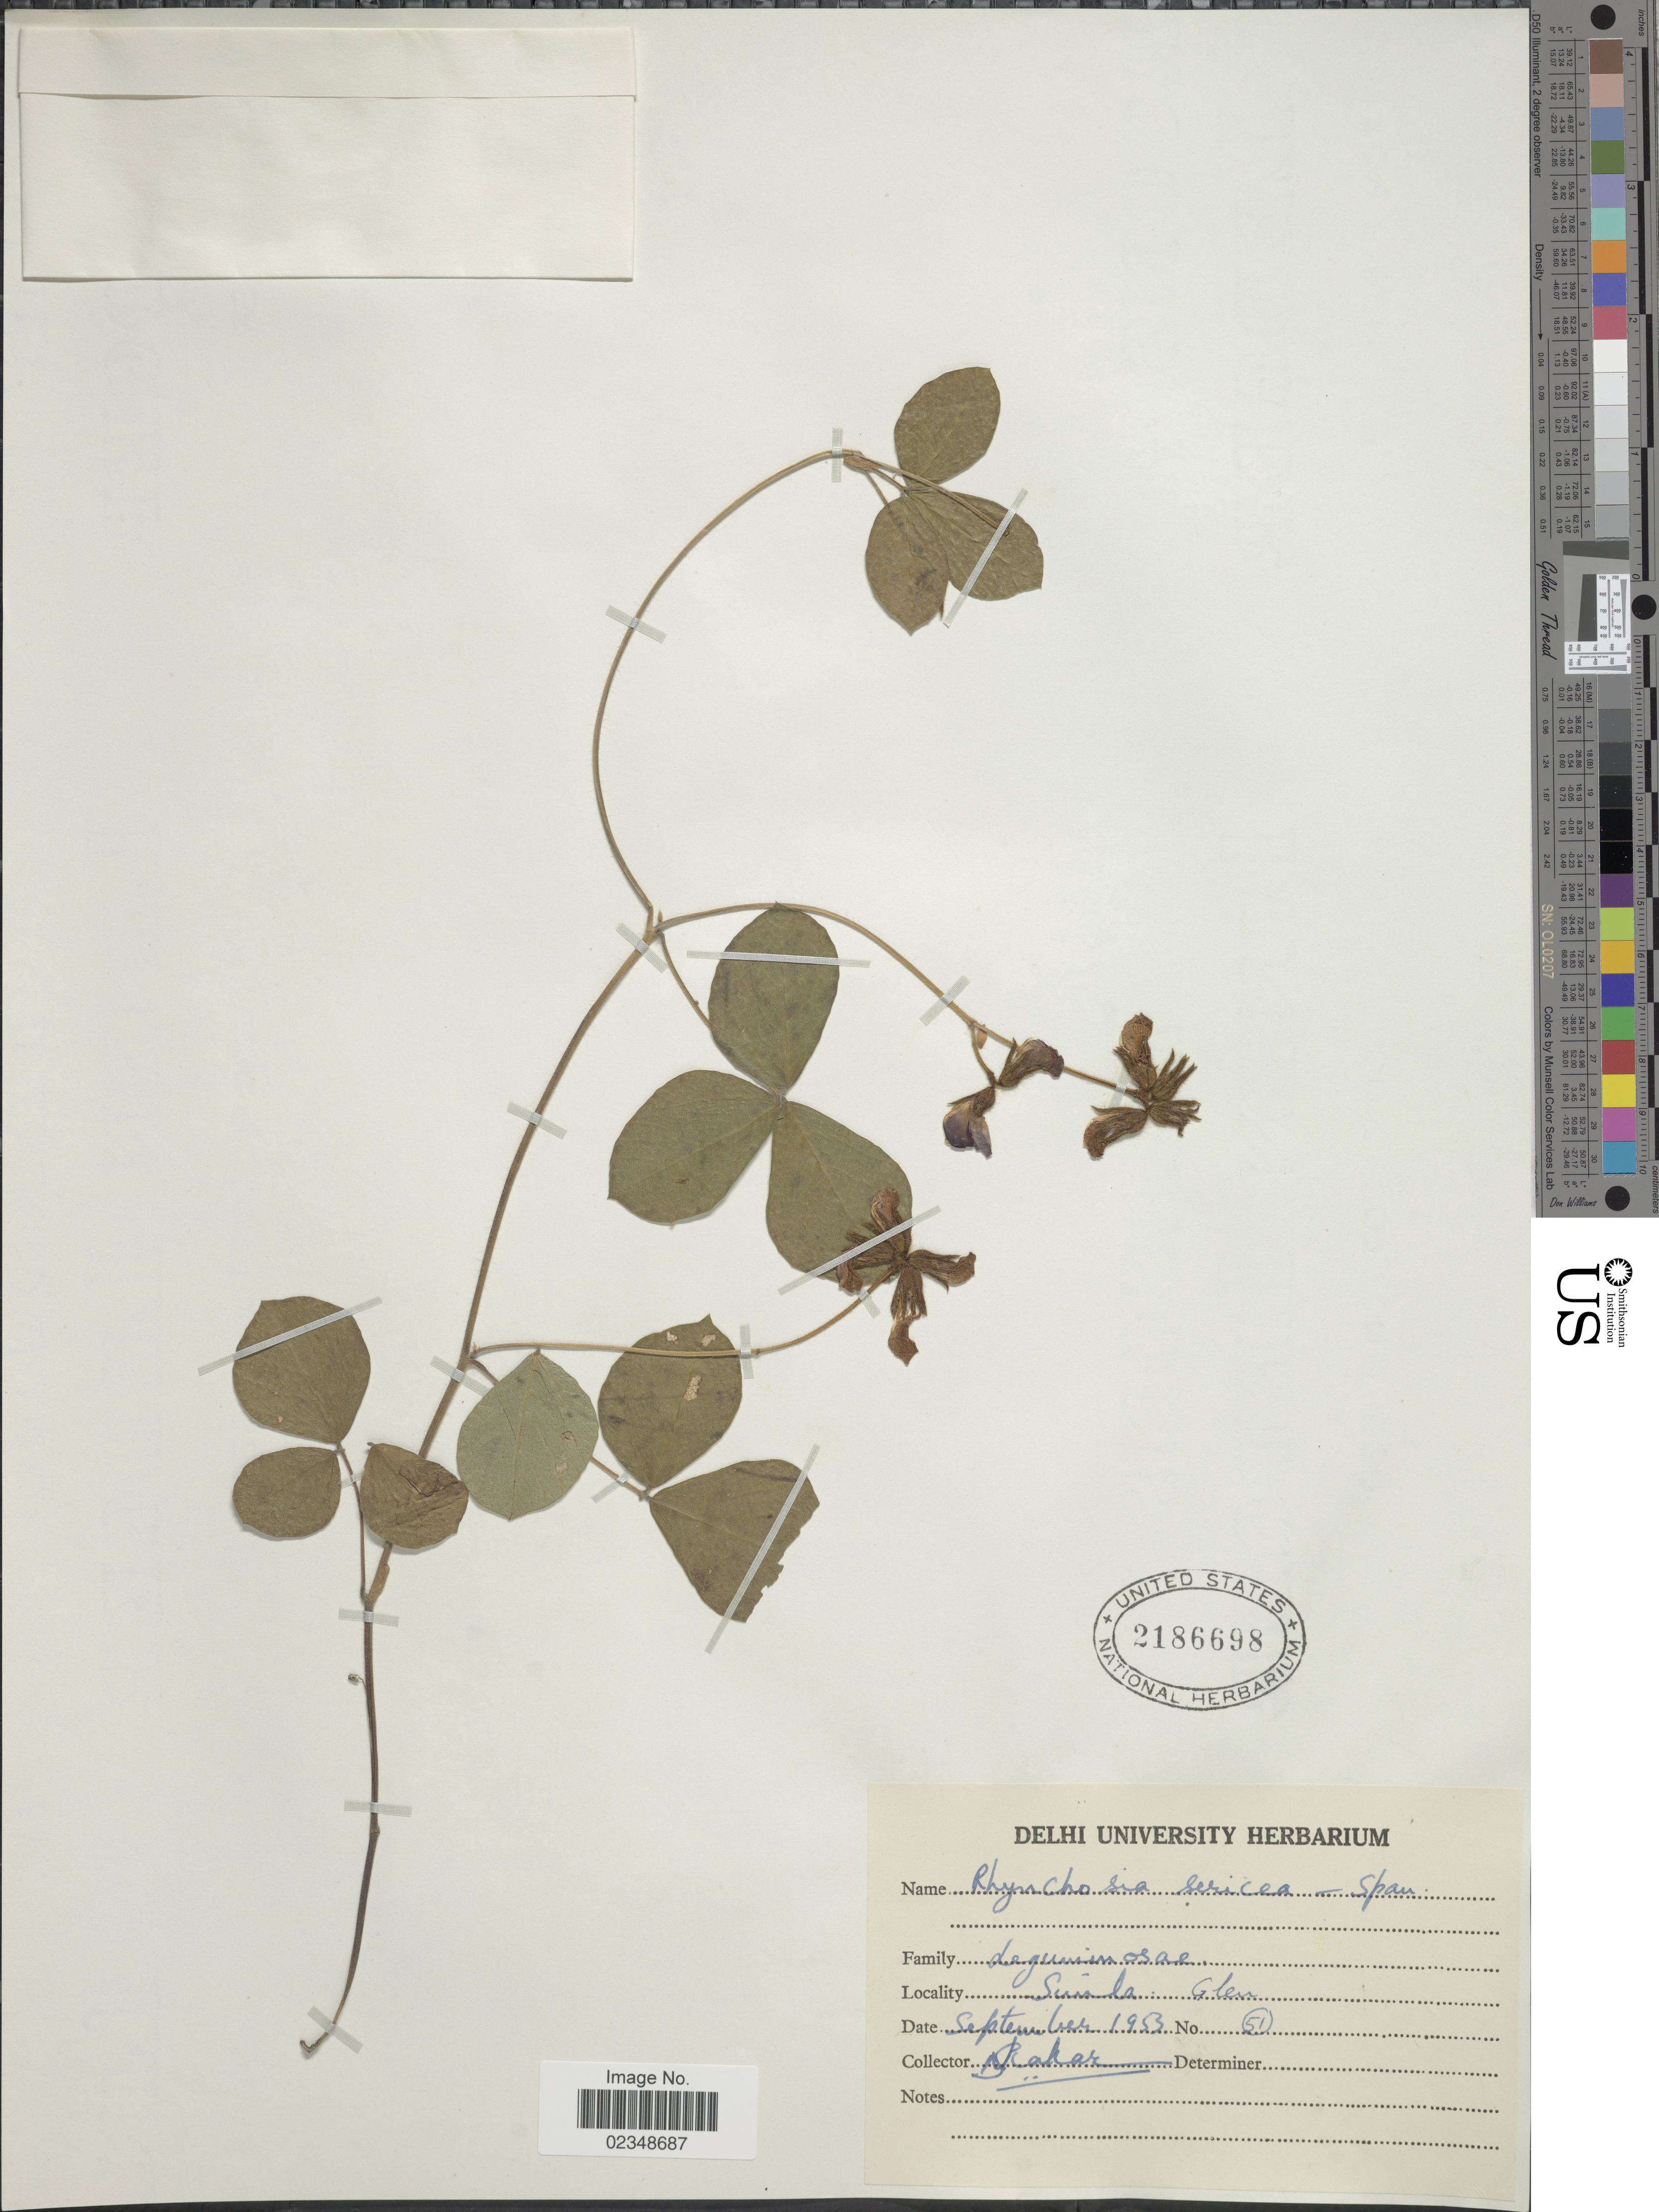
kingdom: Plantae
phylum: Tracheophyta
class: Magnoliopsida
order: Fabales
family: Fabaceae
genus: Rhynchosia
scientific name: Rhynchosia sericea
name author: S. Vidal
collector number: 51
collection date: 1953-09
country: India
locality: Simla Glen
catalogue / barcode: US 2186698